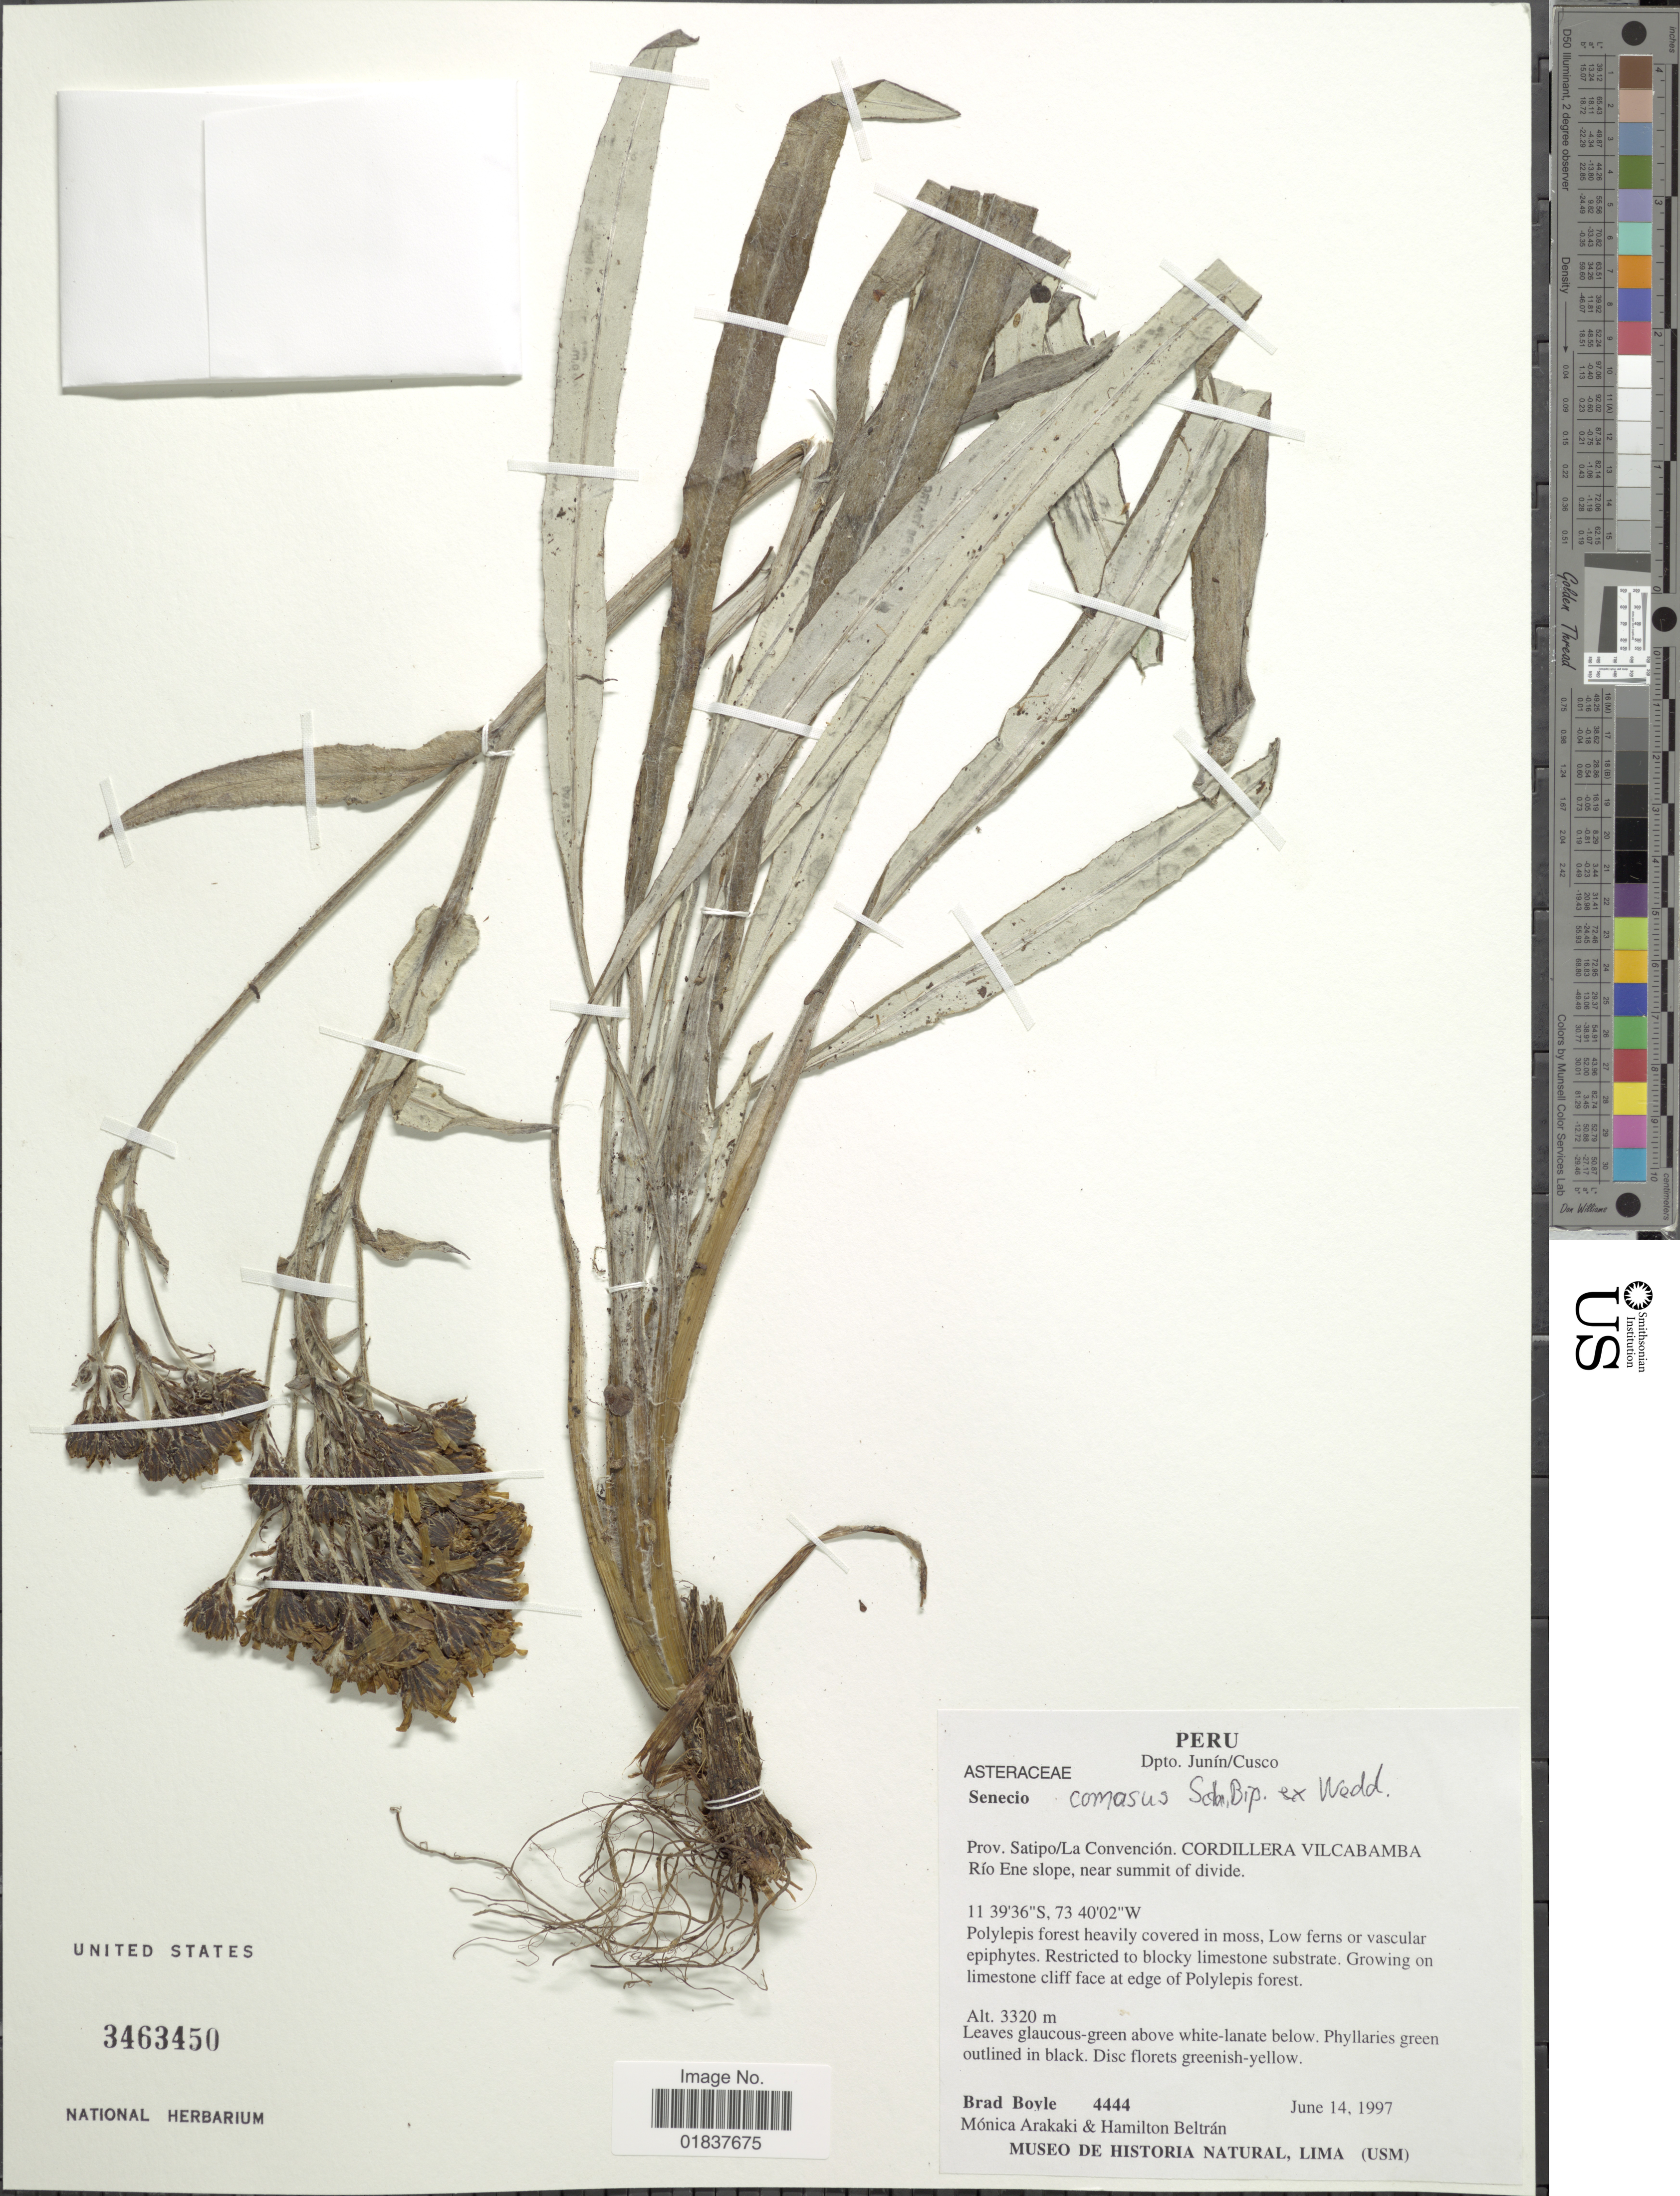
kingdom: Plantae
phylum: Tracheophyta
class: Magnoliopsida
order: Asterales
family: Asteraceae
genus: Senecio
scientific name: Senecio comosus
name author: Sch. Bip.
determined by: Salomon, Luciana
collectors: B. Boyle, M. Arakaki & H. Beltran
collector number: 4444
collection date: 1997-06-14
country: Peru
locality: Dpto. Junin/ Cusco, Prov. Satipo/ La Convencion, Cordillera Vilcabamba, Rio Ene slope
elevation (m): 3320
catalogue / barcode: US 3463450